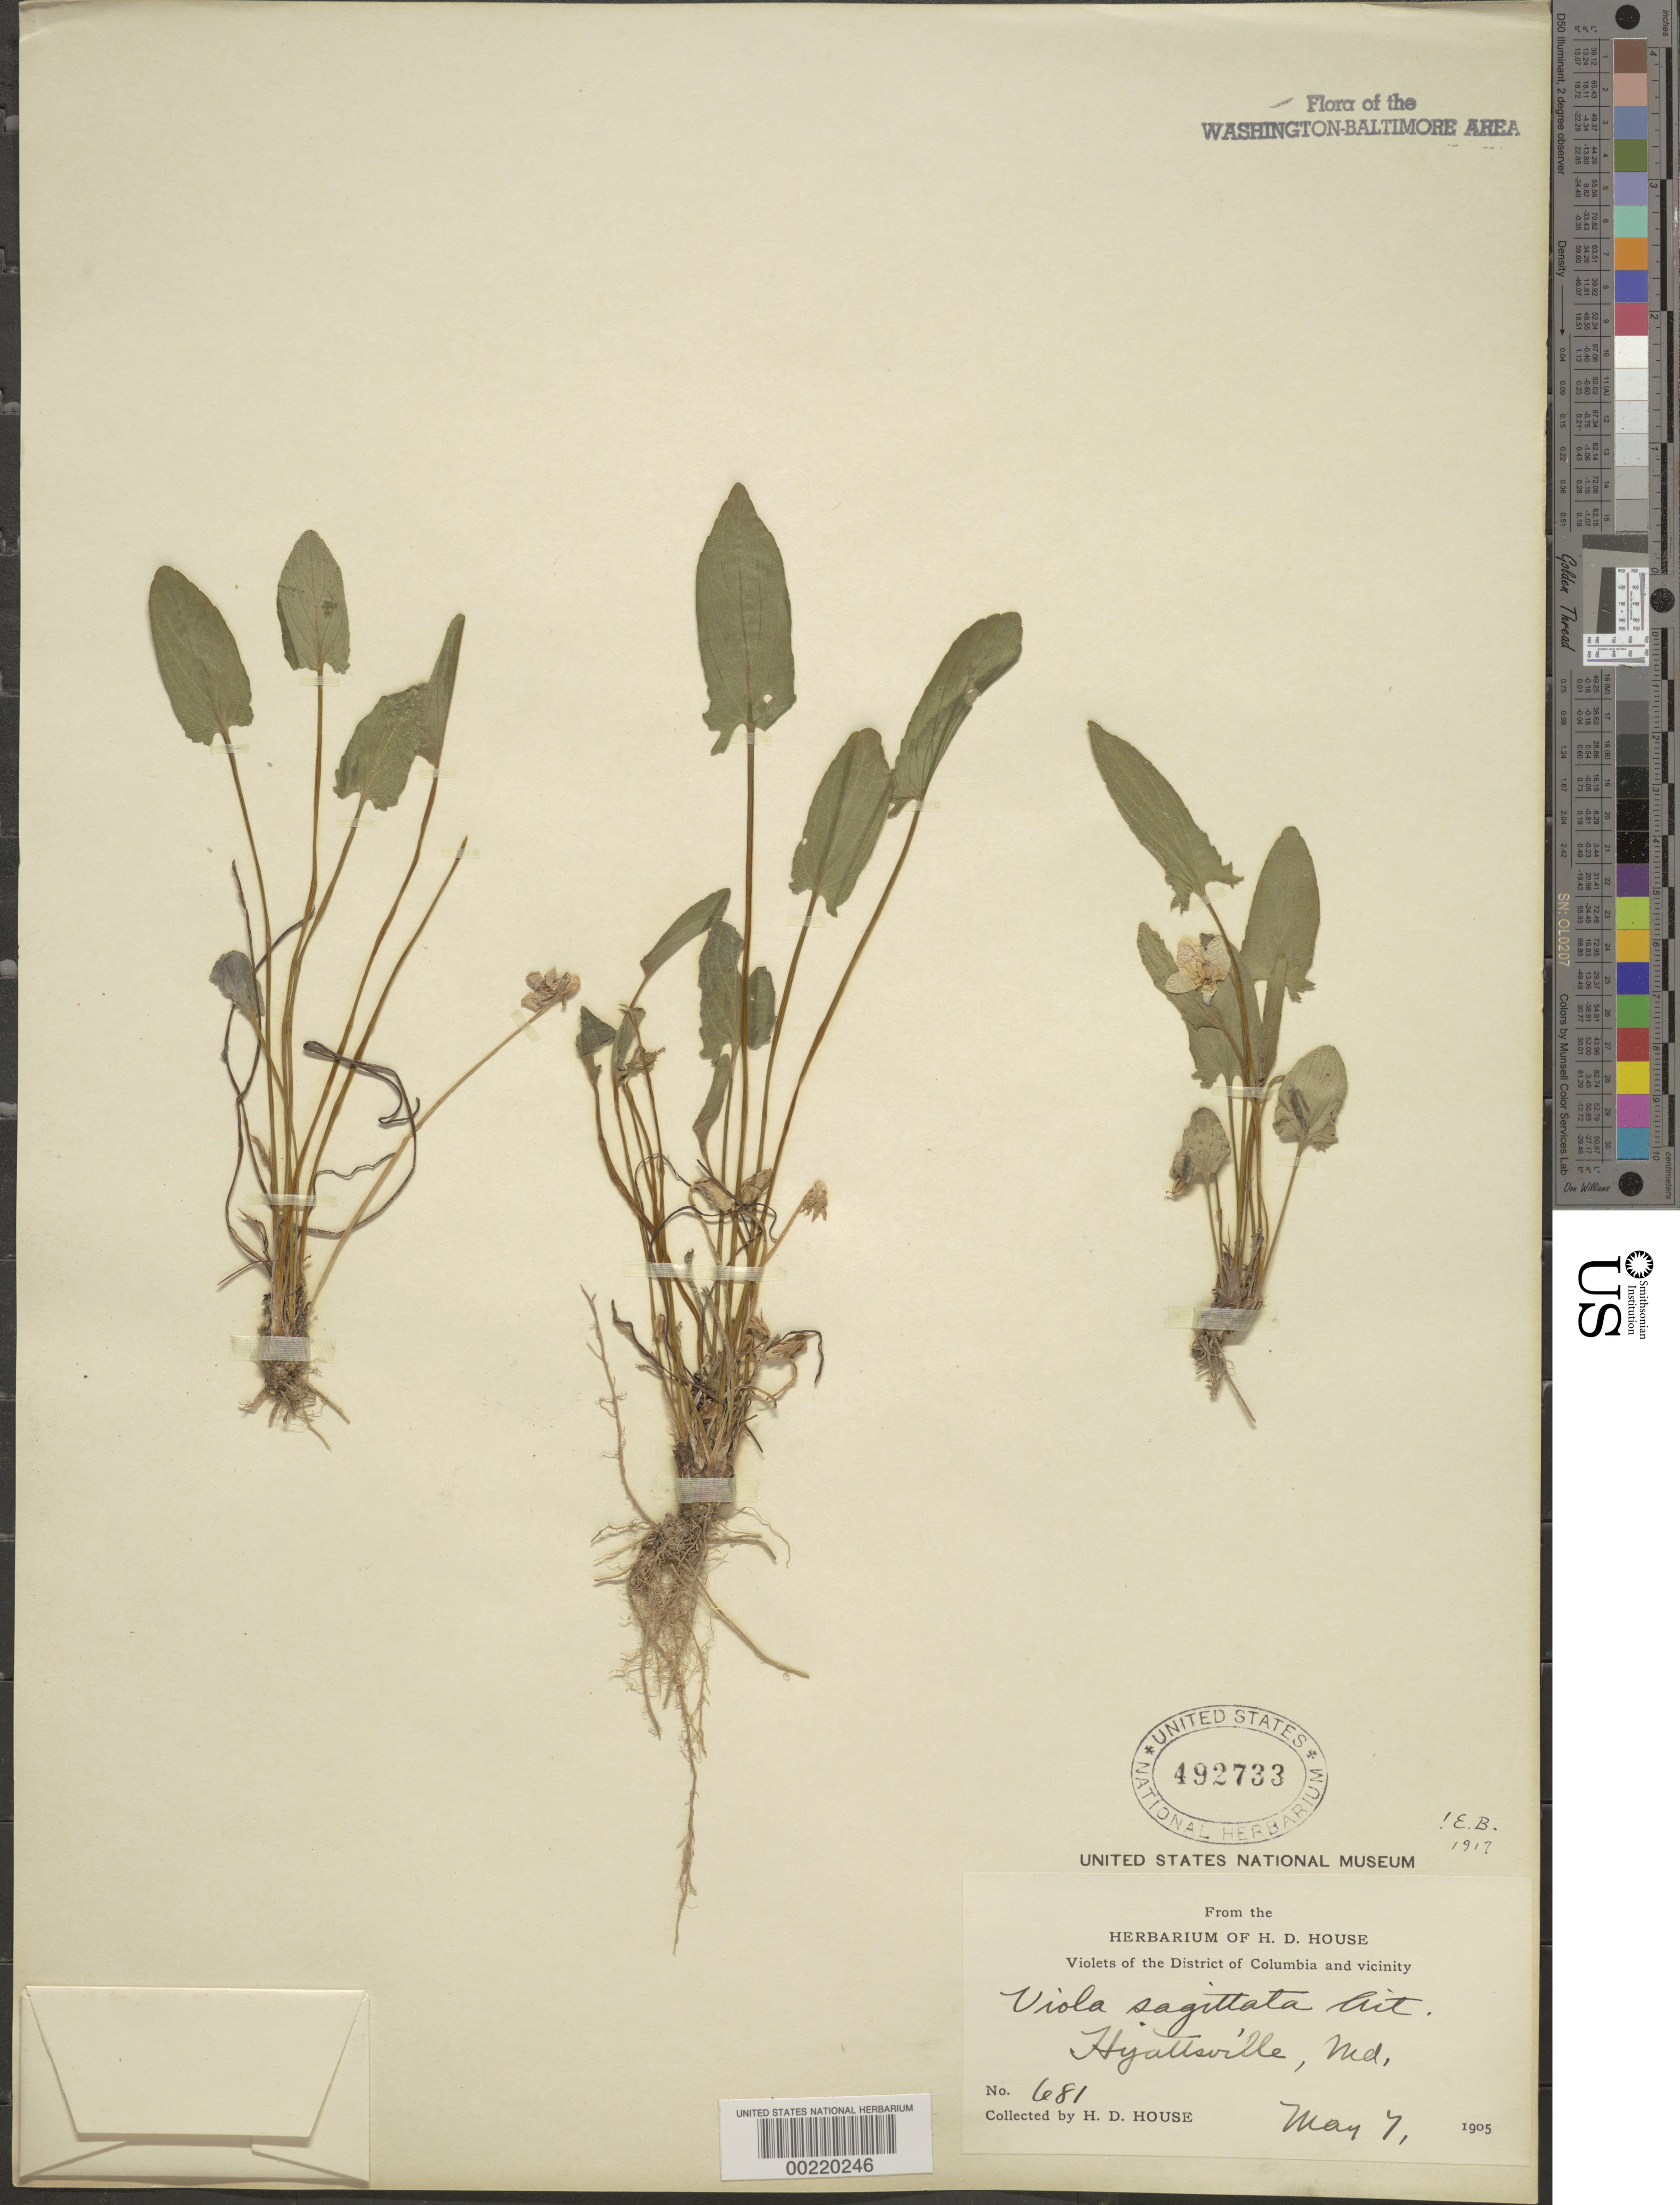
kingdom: Plantae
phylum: Tracheophyta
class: Magnoliopsida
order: Malpighiales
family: Violaceae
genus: Viola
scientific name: Viola sagittata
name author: Aiton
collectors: H. D. House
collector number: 681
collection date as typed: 07 May 1905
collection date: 1905-05-07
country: United States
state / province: Maryland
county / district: Prince George's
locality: Hyattsville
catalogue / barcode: US 492733